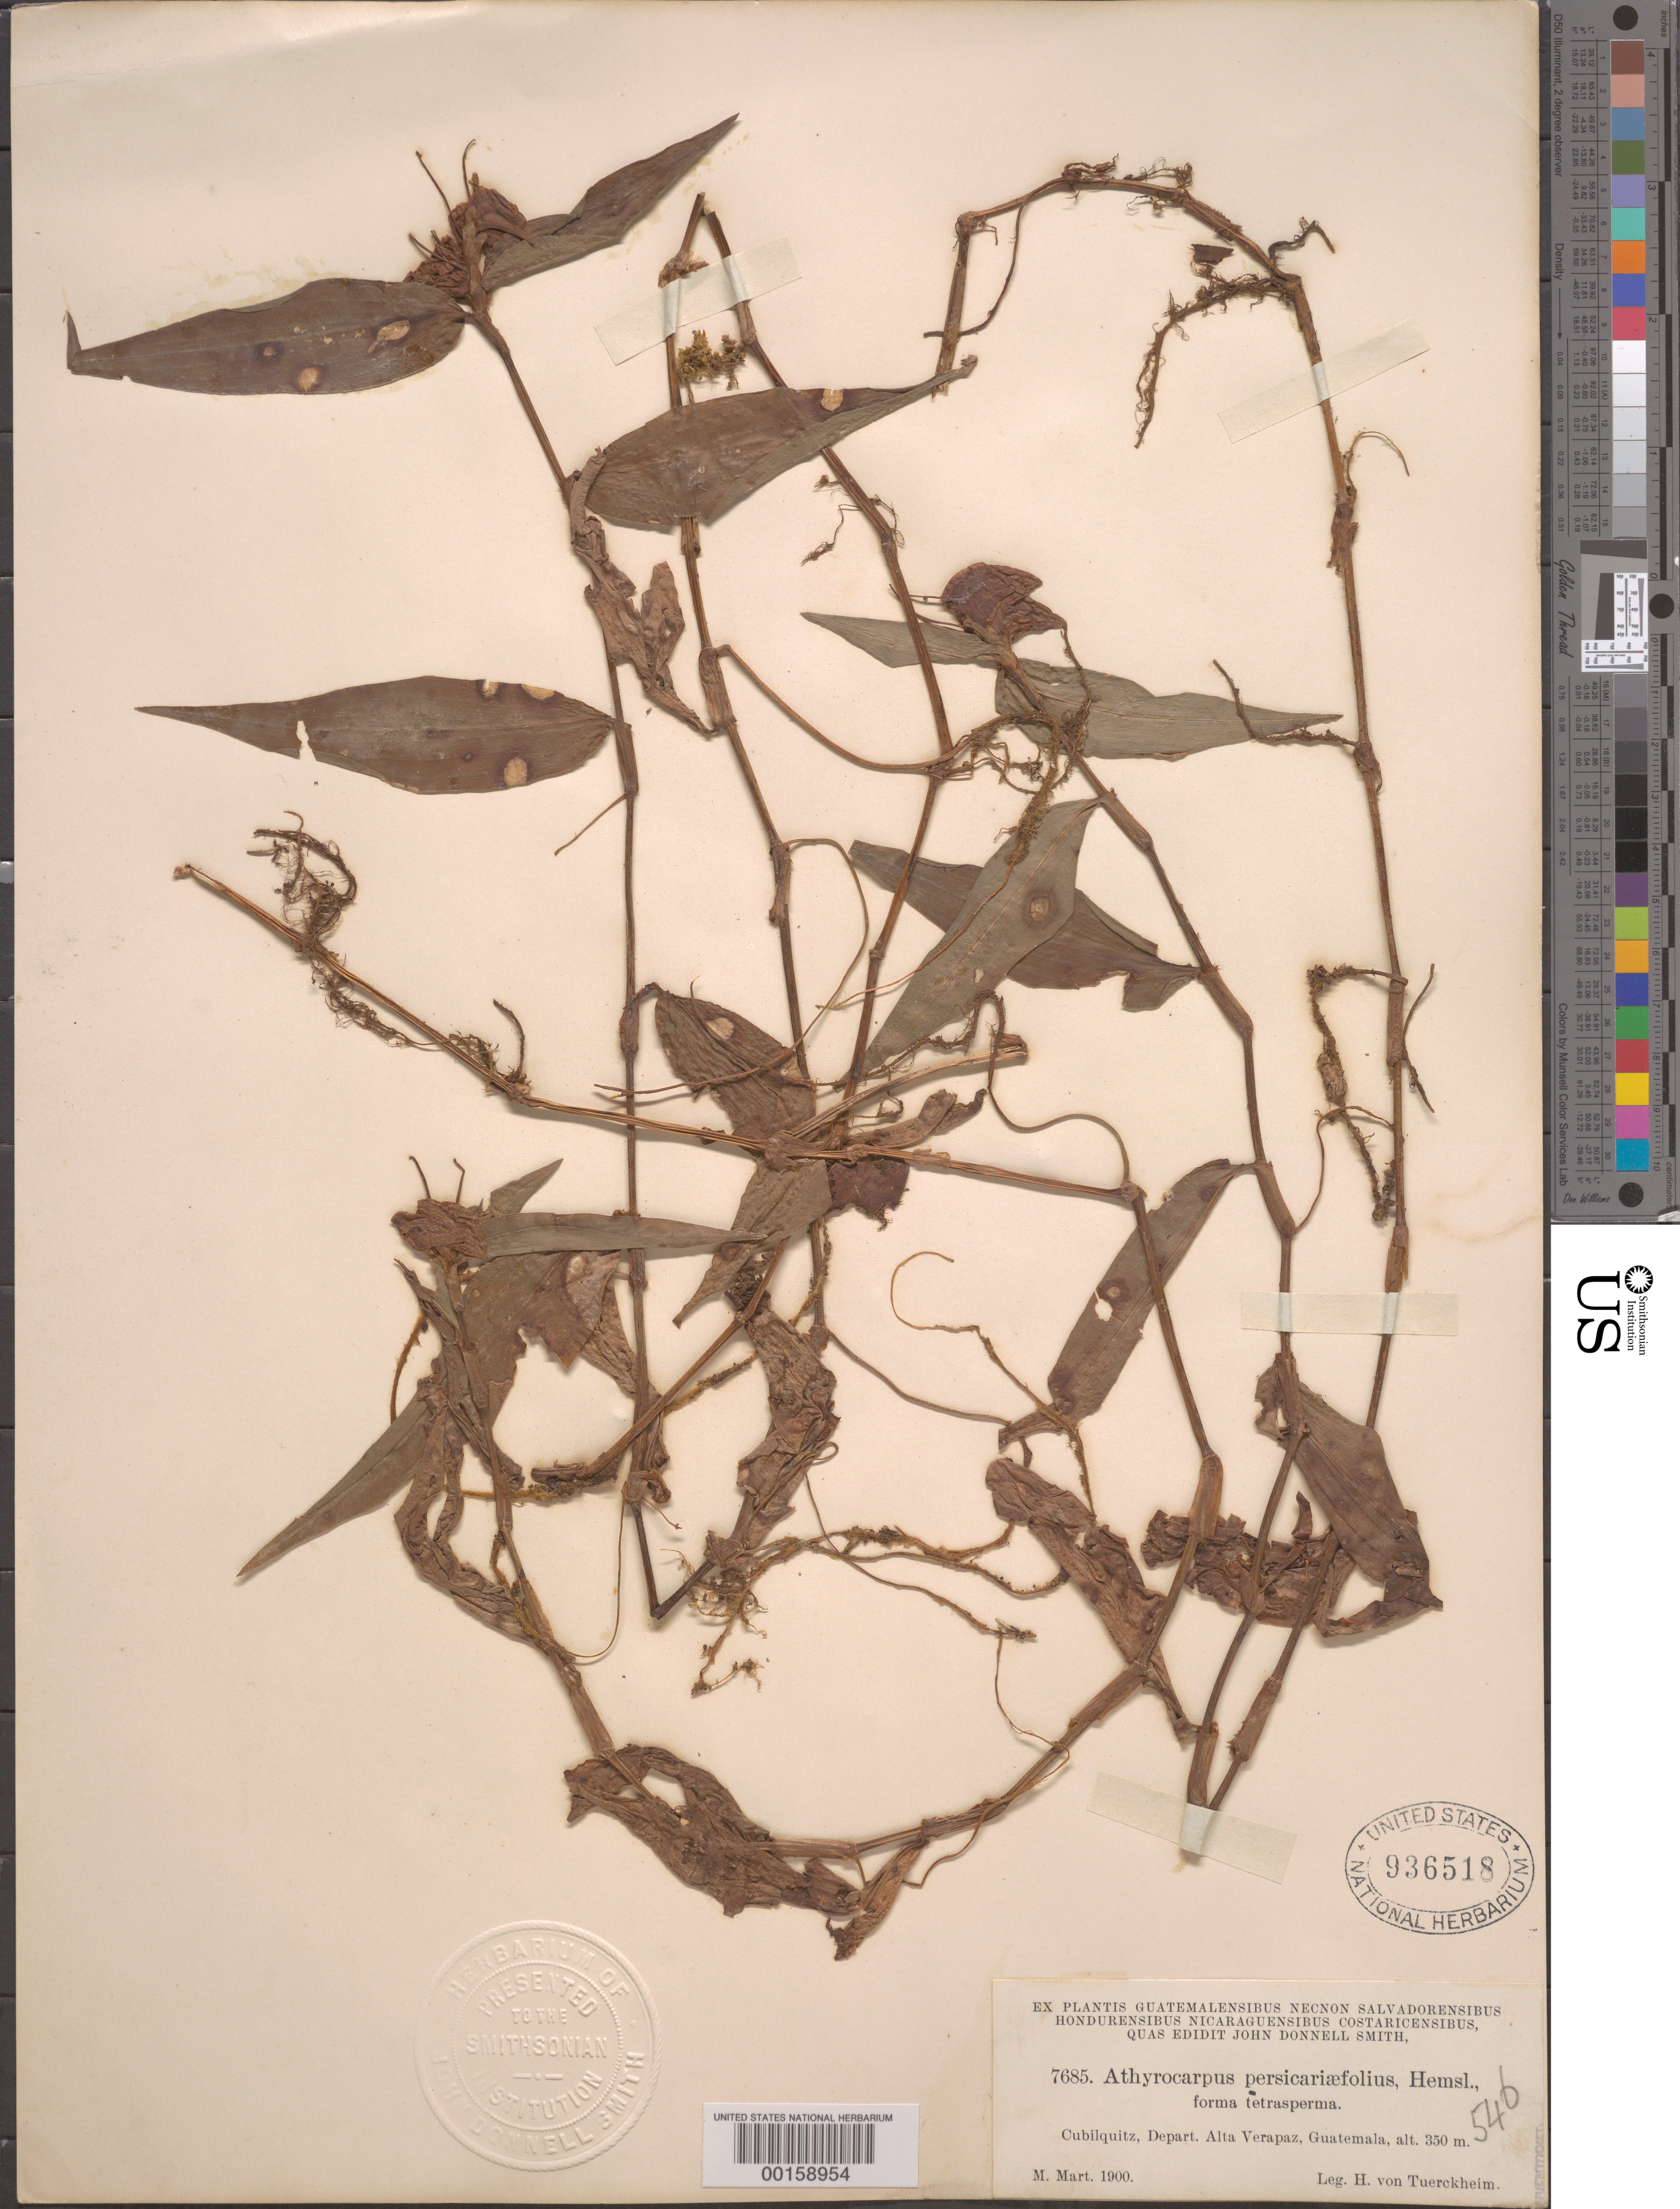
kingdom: Plantae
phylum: Tracheophyta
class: Liliopsida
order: Commelinales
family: Commelinaceae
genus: Commelina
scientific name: Commelina rufipes var. glabrata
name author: (D.R. Hunt) Faden & D.R. Hunt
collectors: H. von Türckheim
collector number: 7685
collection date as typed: Mar 1900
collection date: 1900-03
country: Guatemala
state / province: Alta Verapaz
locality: Cubilquitz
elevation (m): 350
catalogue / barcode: US 936518